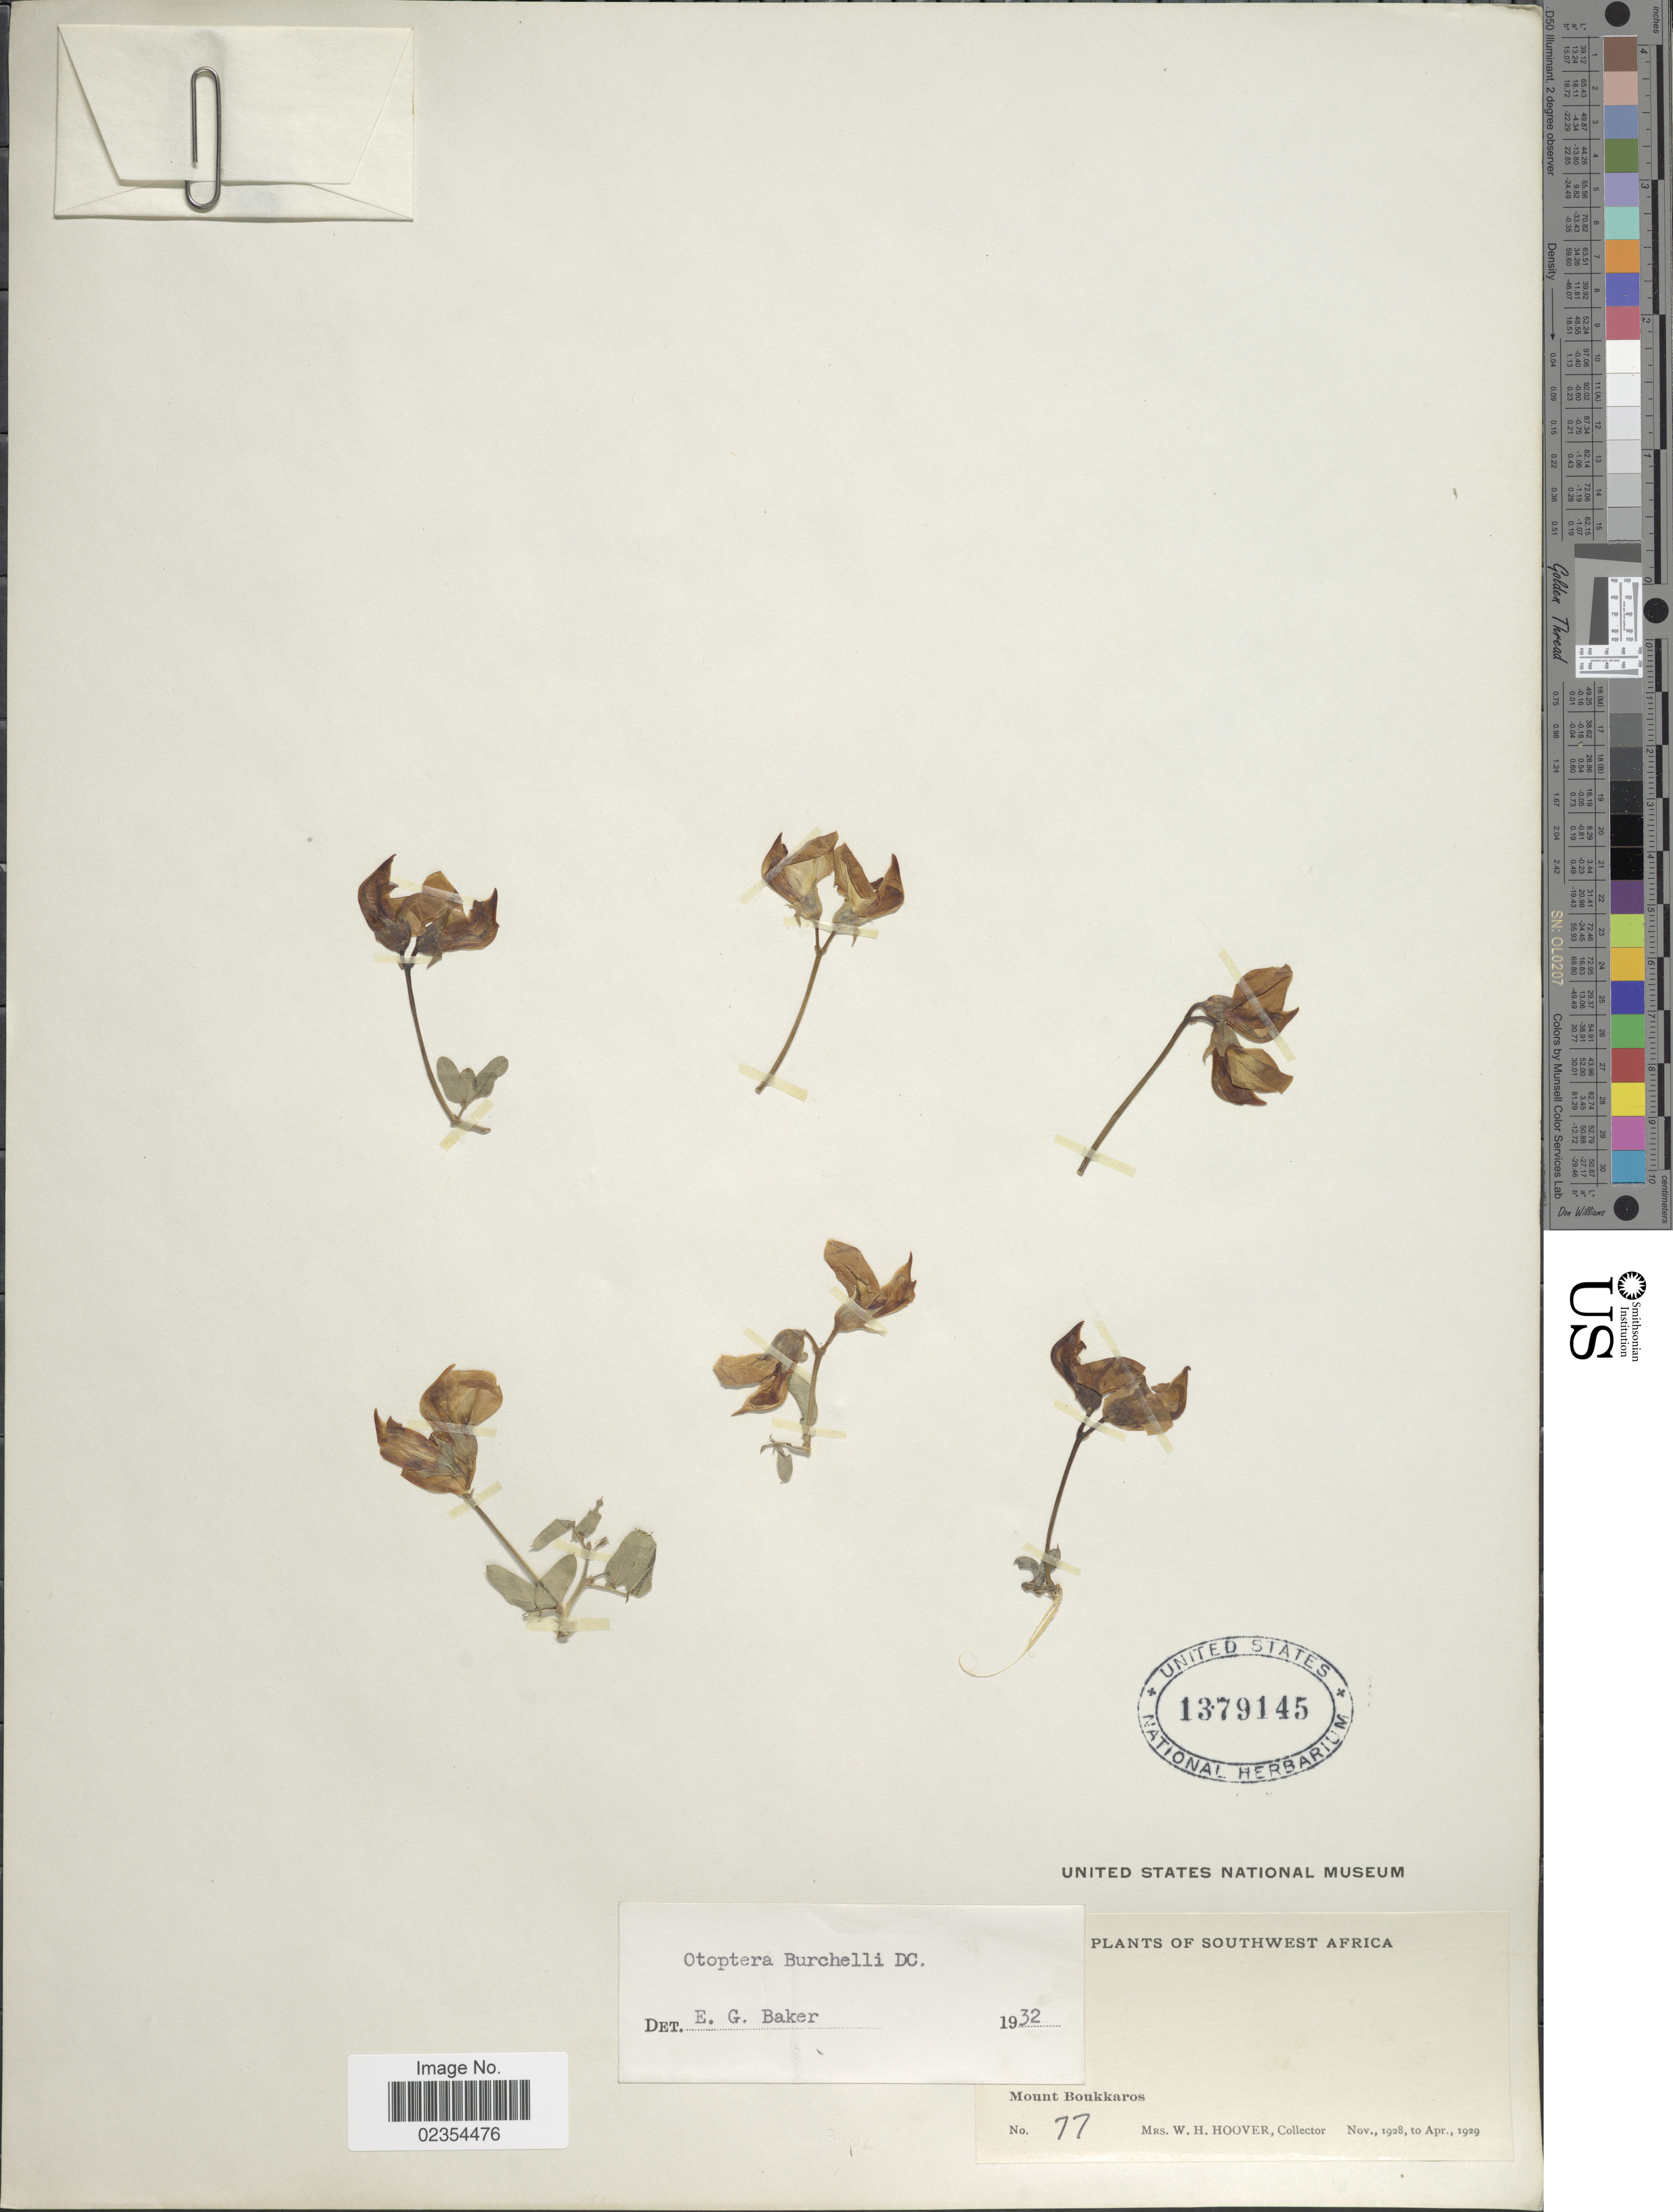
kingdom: Plantae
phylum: Tracheophyta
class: Magnoliopsida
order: Fabales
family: Fabaceae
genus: Otoptera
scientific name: Otoptera burchellii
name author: DC.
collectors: W. H. Hoover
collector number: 77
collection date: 1928-11/1929-04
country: Namibia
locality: Southwest Africa, Mount Boukkaros.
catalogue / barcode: US 1379145